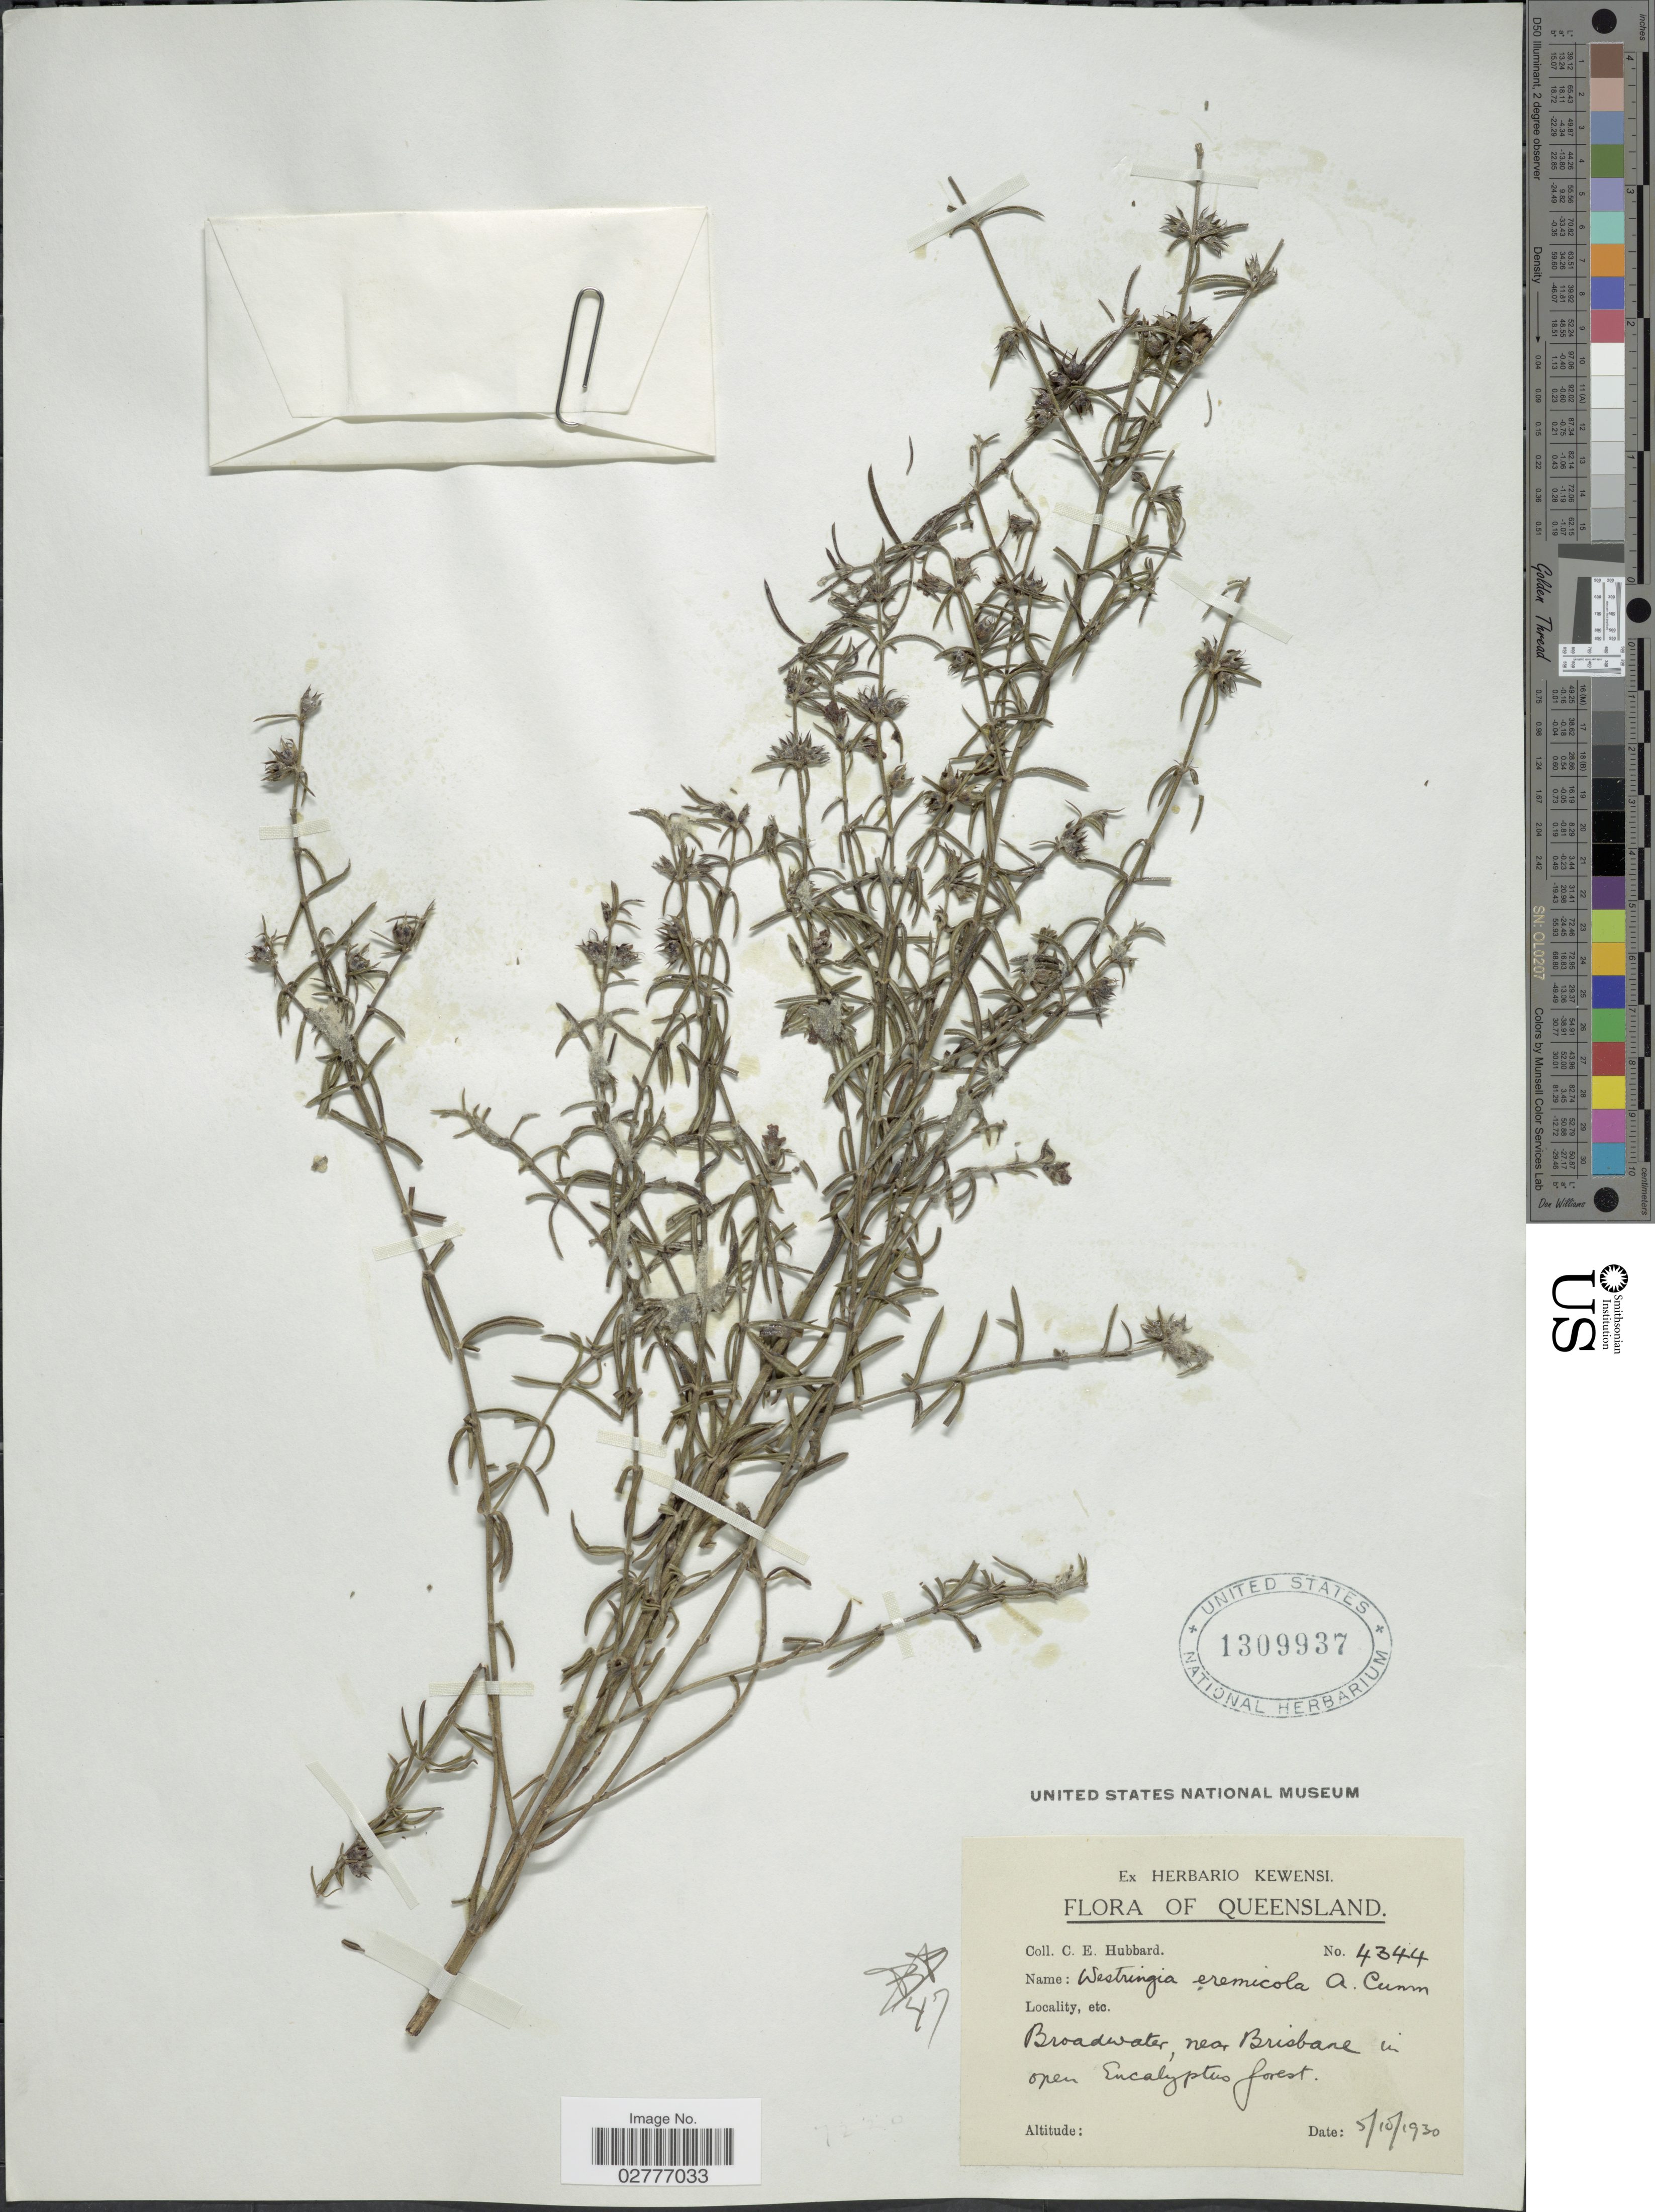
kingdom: Plantae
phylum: Tracheophyta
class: Magnoliopsida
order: Lamiales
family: Lamiaceae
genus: Westringia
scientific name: Westringia eremicola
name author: A. Cunn. ex Benth.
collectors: C. E. Hubbard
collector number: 4344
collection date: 1930-10-05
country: Australia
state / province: Queensland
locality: Broadwater, near Brisbane.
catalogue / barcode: US 1309937